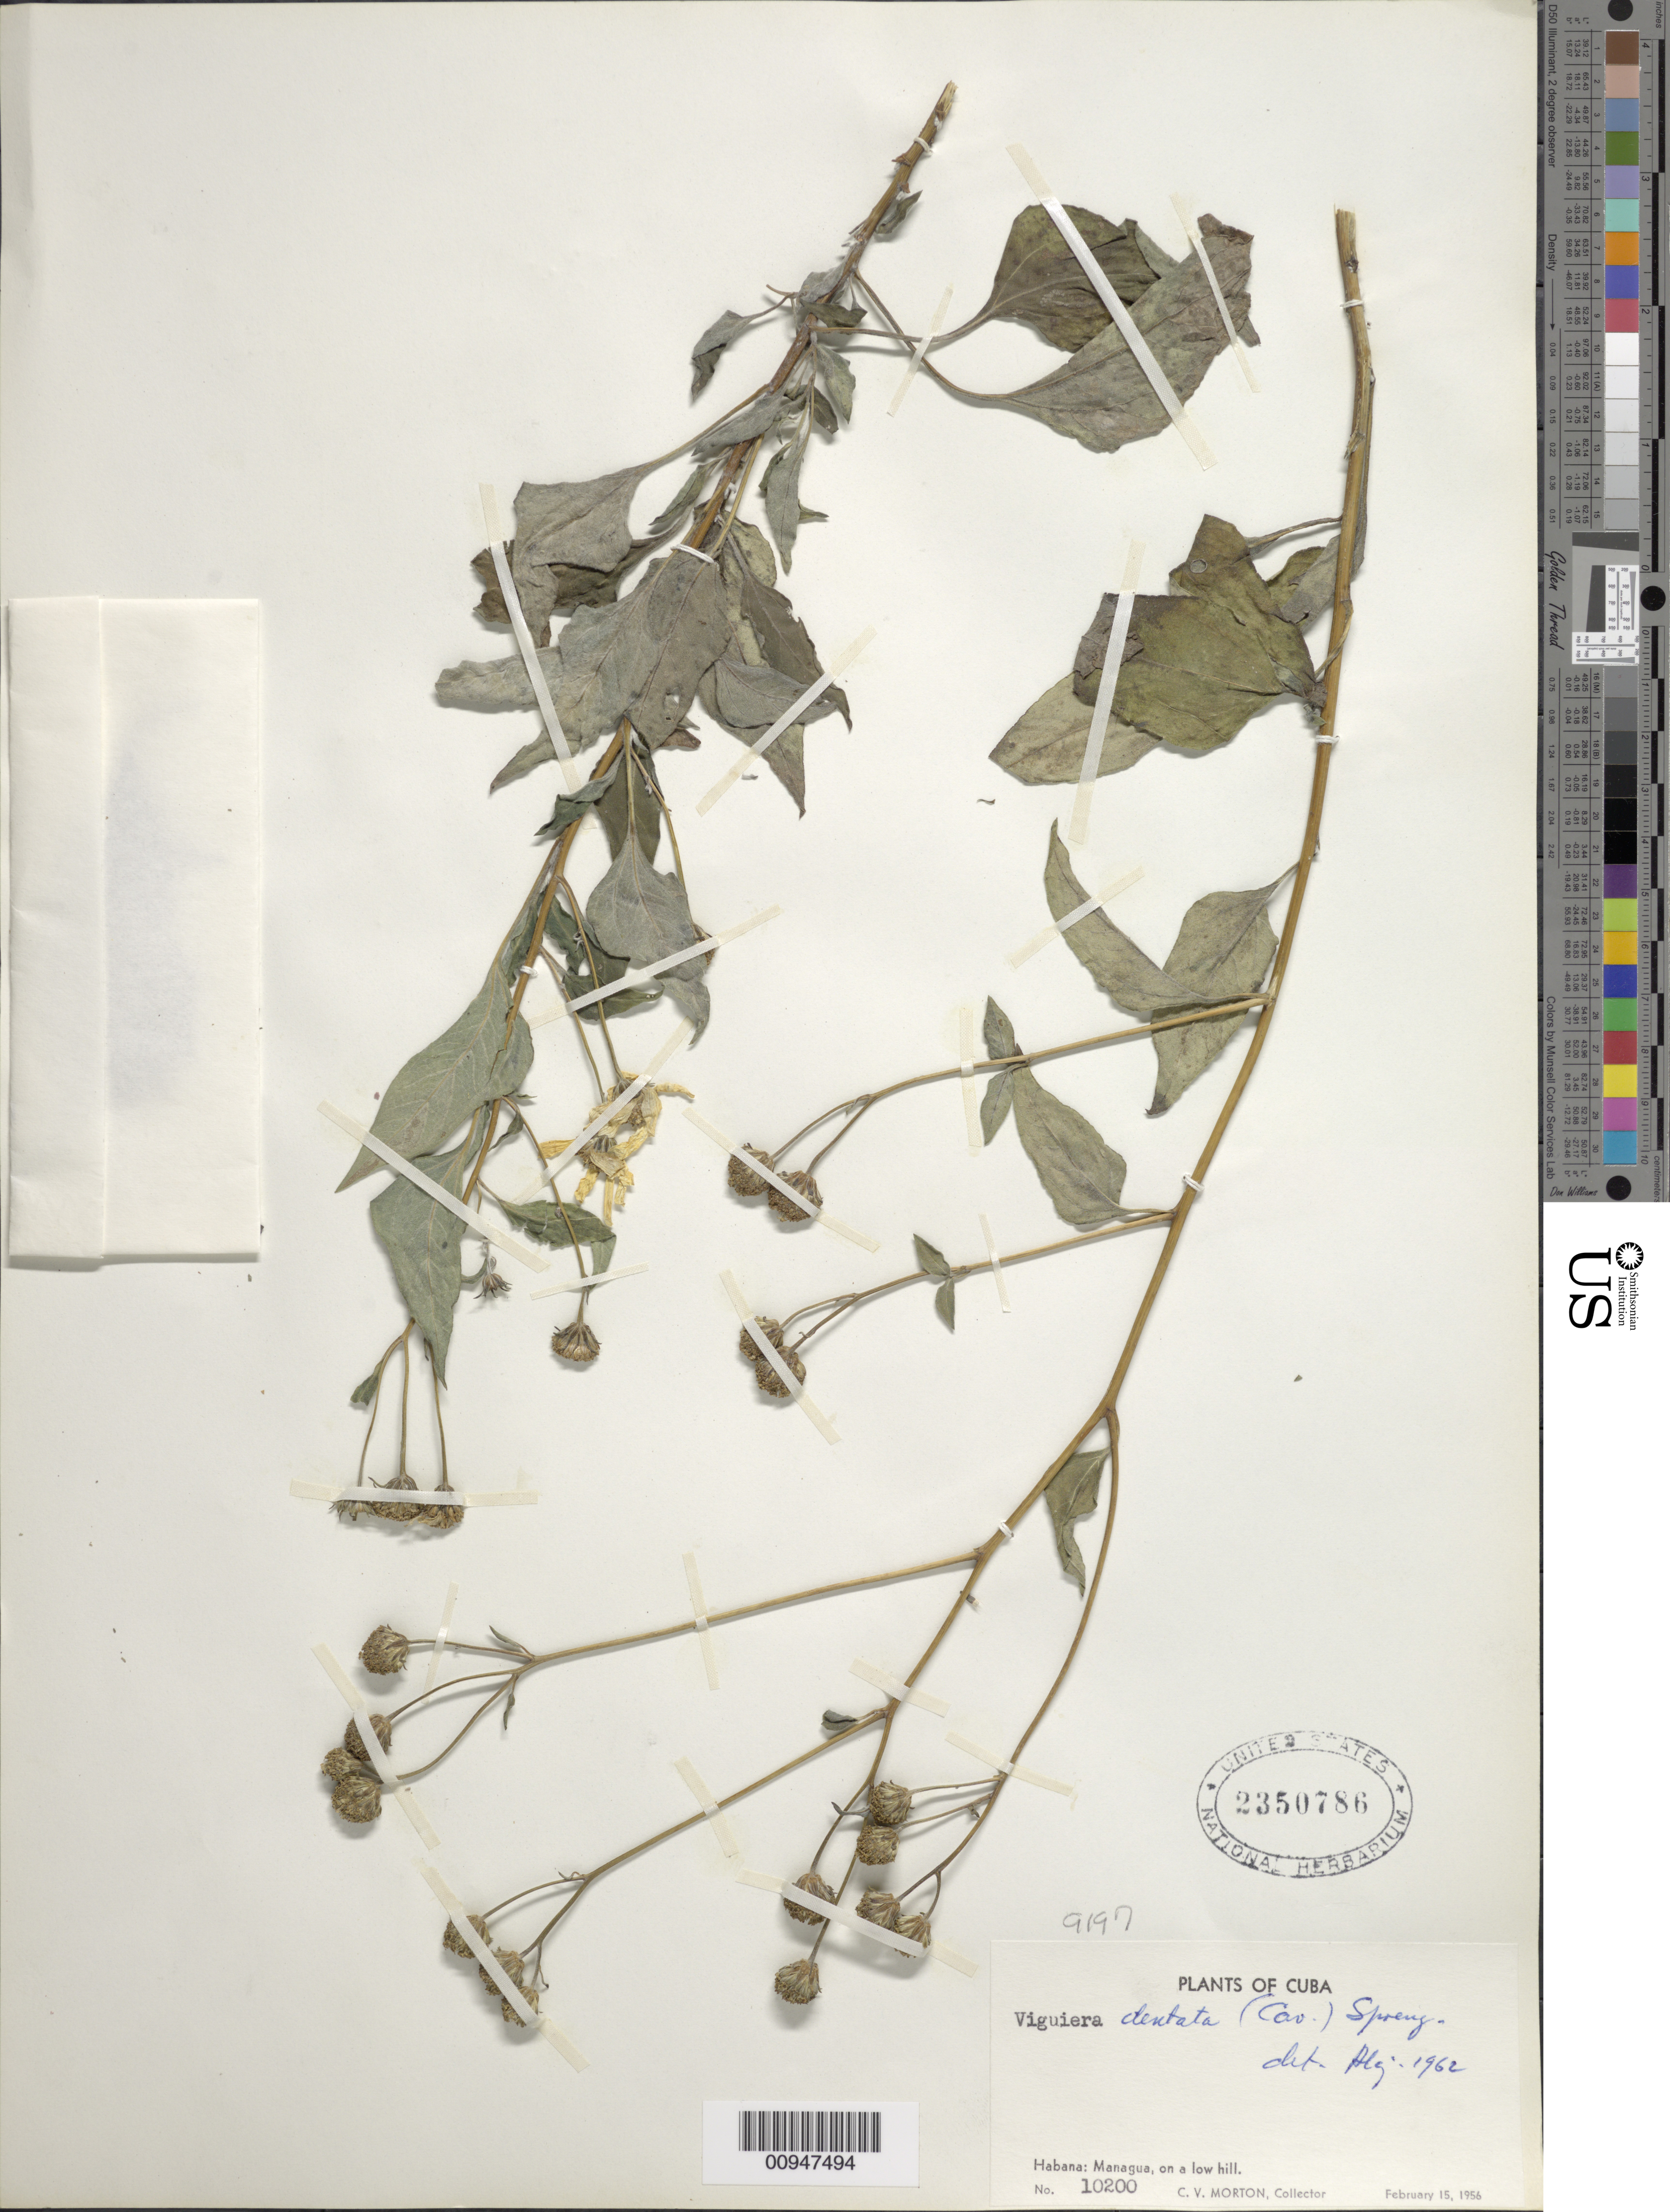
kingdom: Plantae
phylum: Tracheophyta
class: Magnoliopsida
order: Asterales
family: Asteraceae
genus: Viguiera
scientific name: Viguiera dentata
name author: (Cav.) Spreng.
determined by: Liogier, Alain H.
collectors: C. V. Morton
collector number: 10200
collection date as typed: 15 Feb 1956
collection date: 1956-02-15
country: Cuba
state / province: La Habana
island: Cuba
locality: Habana, Managua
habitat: On a low hill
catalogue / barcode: US 2350786